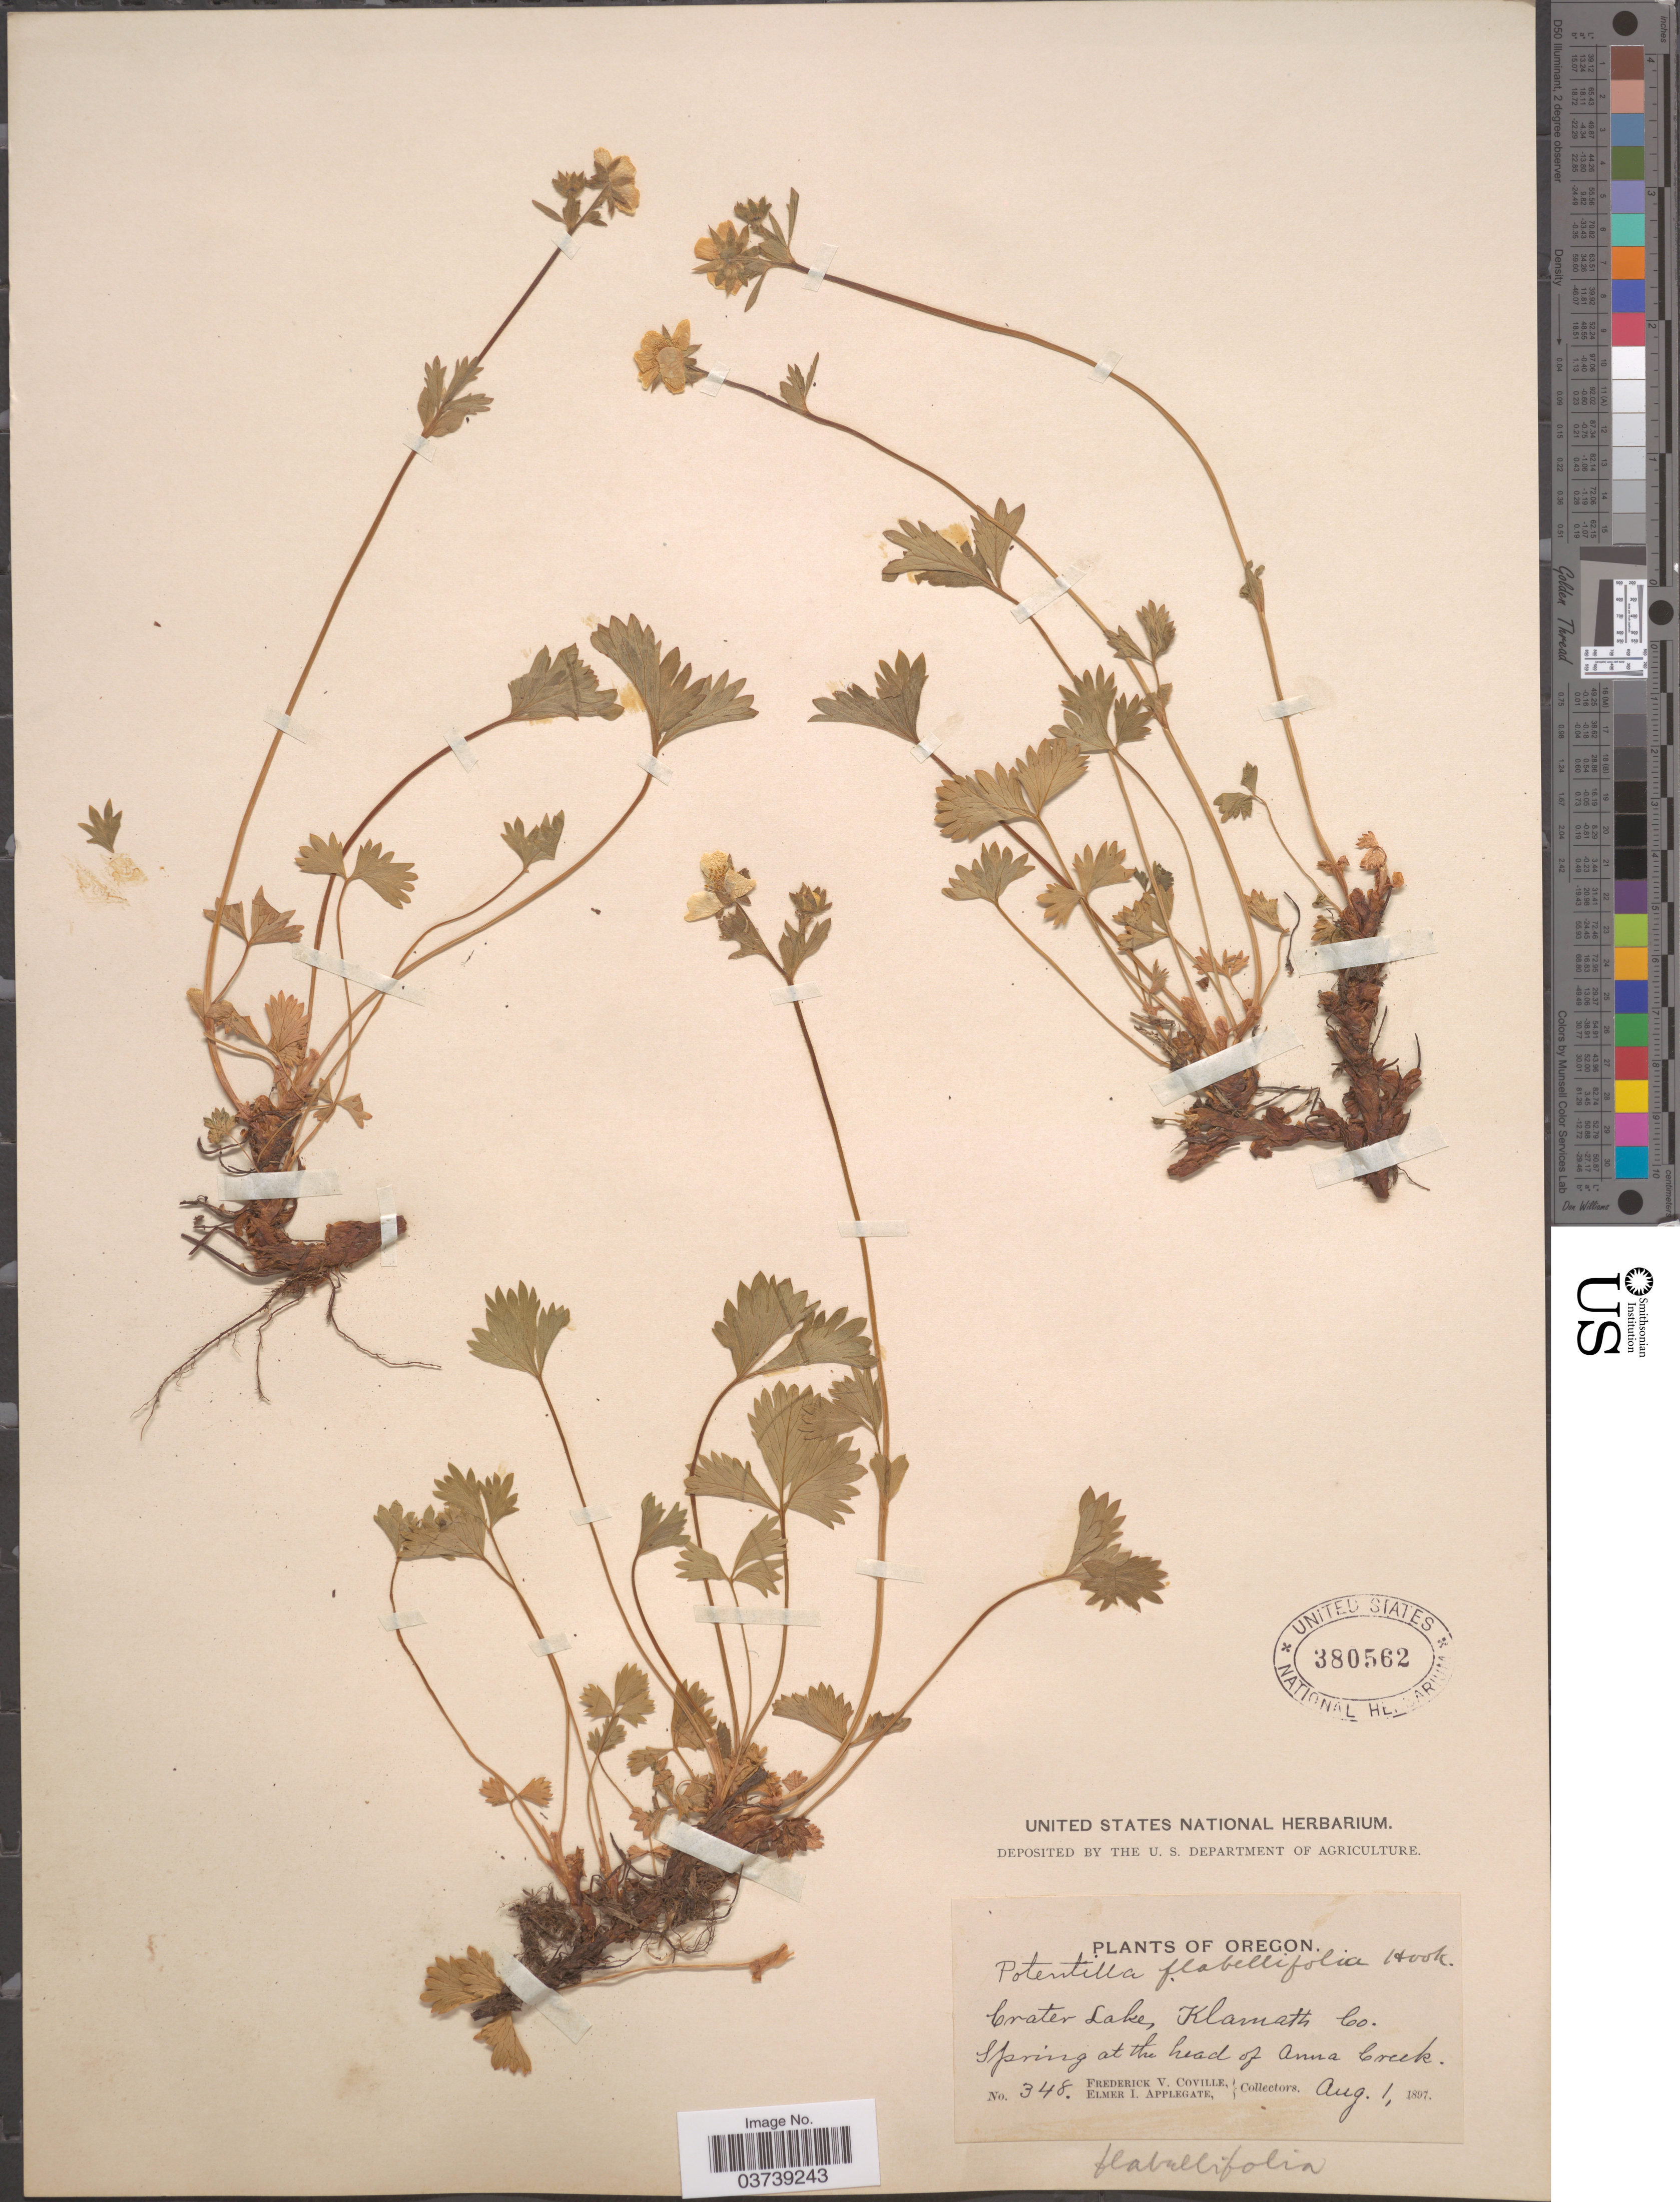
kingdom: Plantae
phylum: Tracheophyta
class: Magnoliopsida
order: Rosales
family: Rosaceae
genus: Potentilla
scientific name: Potentilla flabellifolia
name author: Hook. ex Torr. & A. Gray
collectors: F. V. Coville & E. I. Applegate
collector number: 348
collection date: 1897-08-01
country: United States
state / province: Oregon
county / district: Klamath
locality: Crater Lake, Klamath Co. Spring at the head of Anna Creek.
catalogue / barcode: US 380562